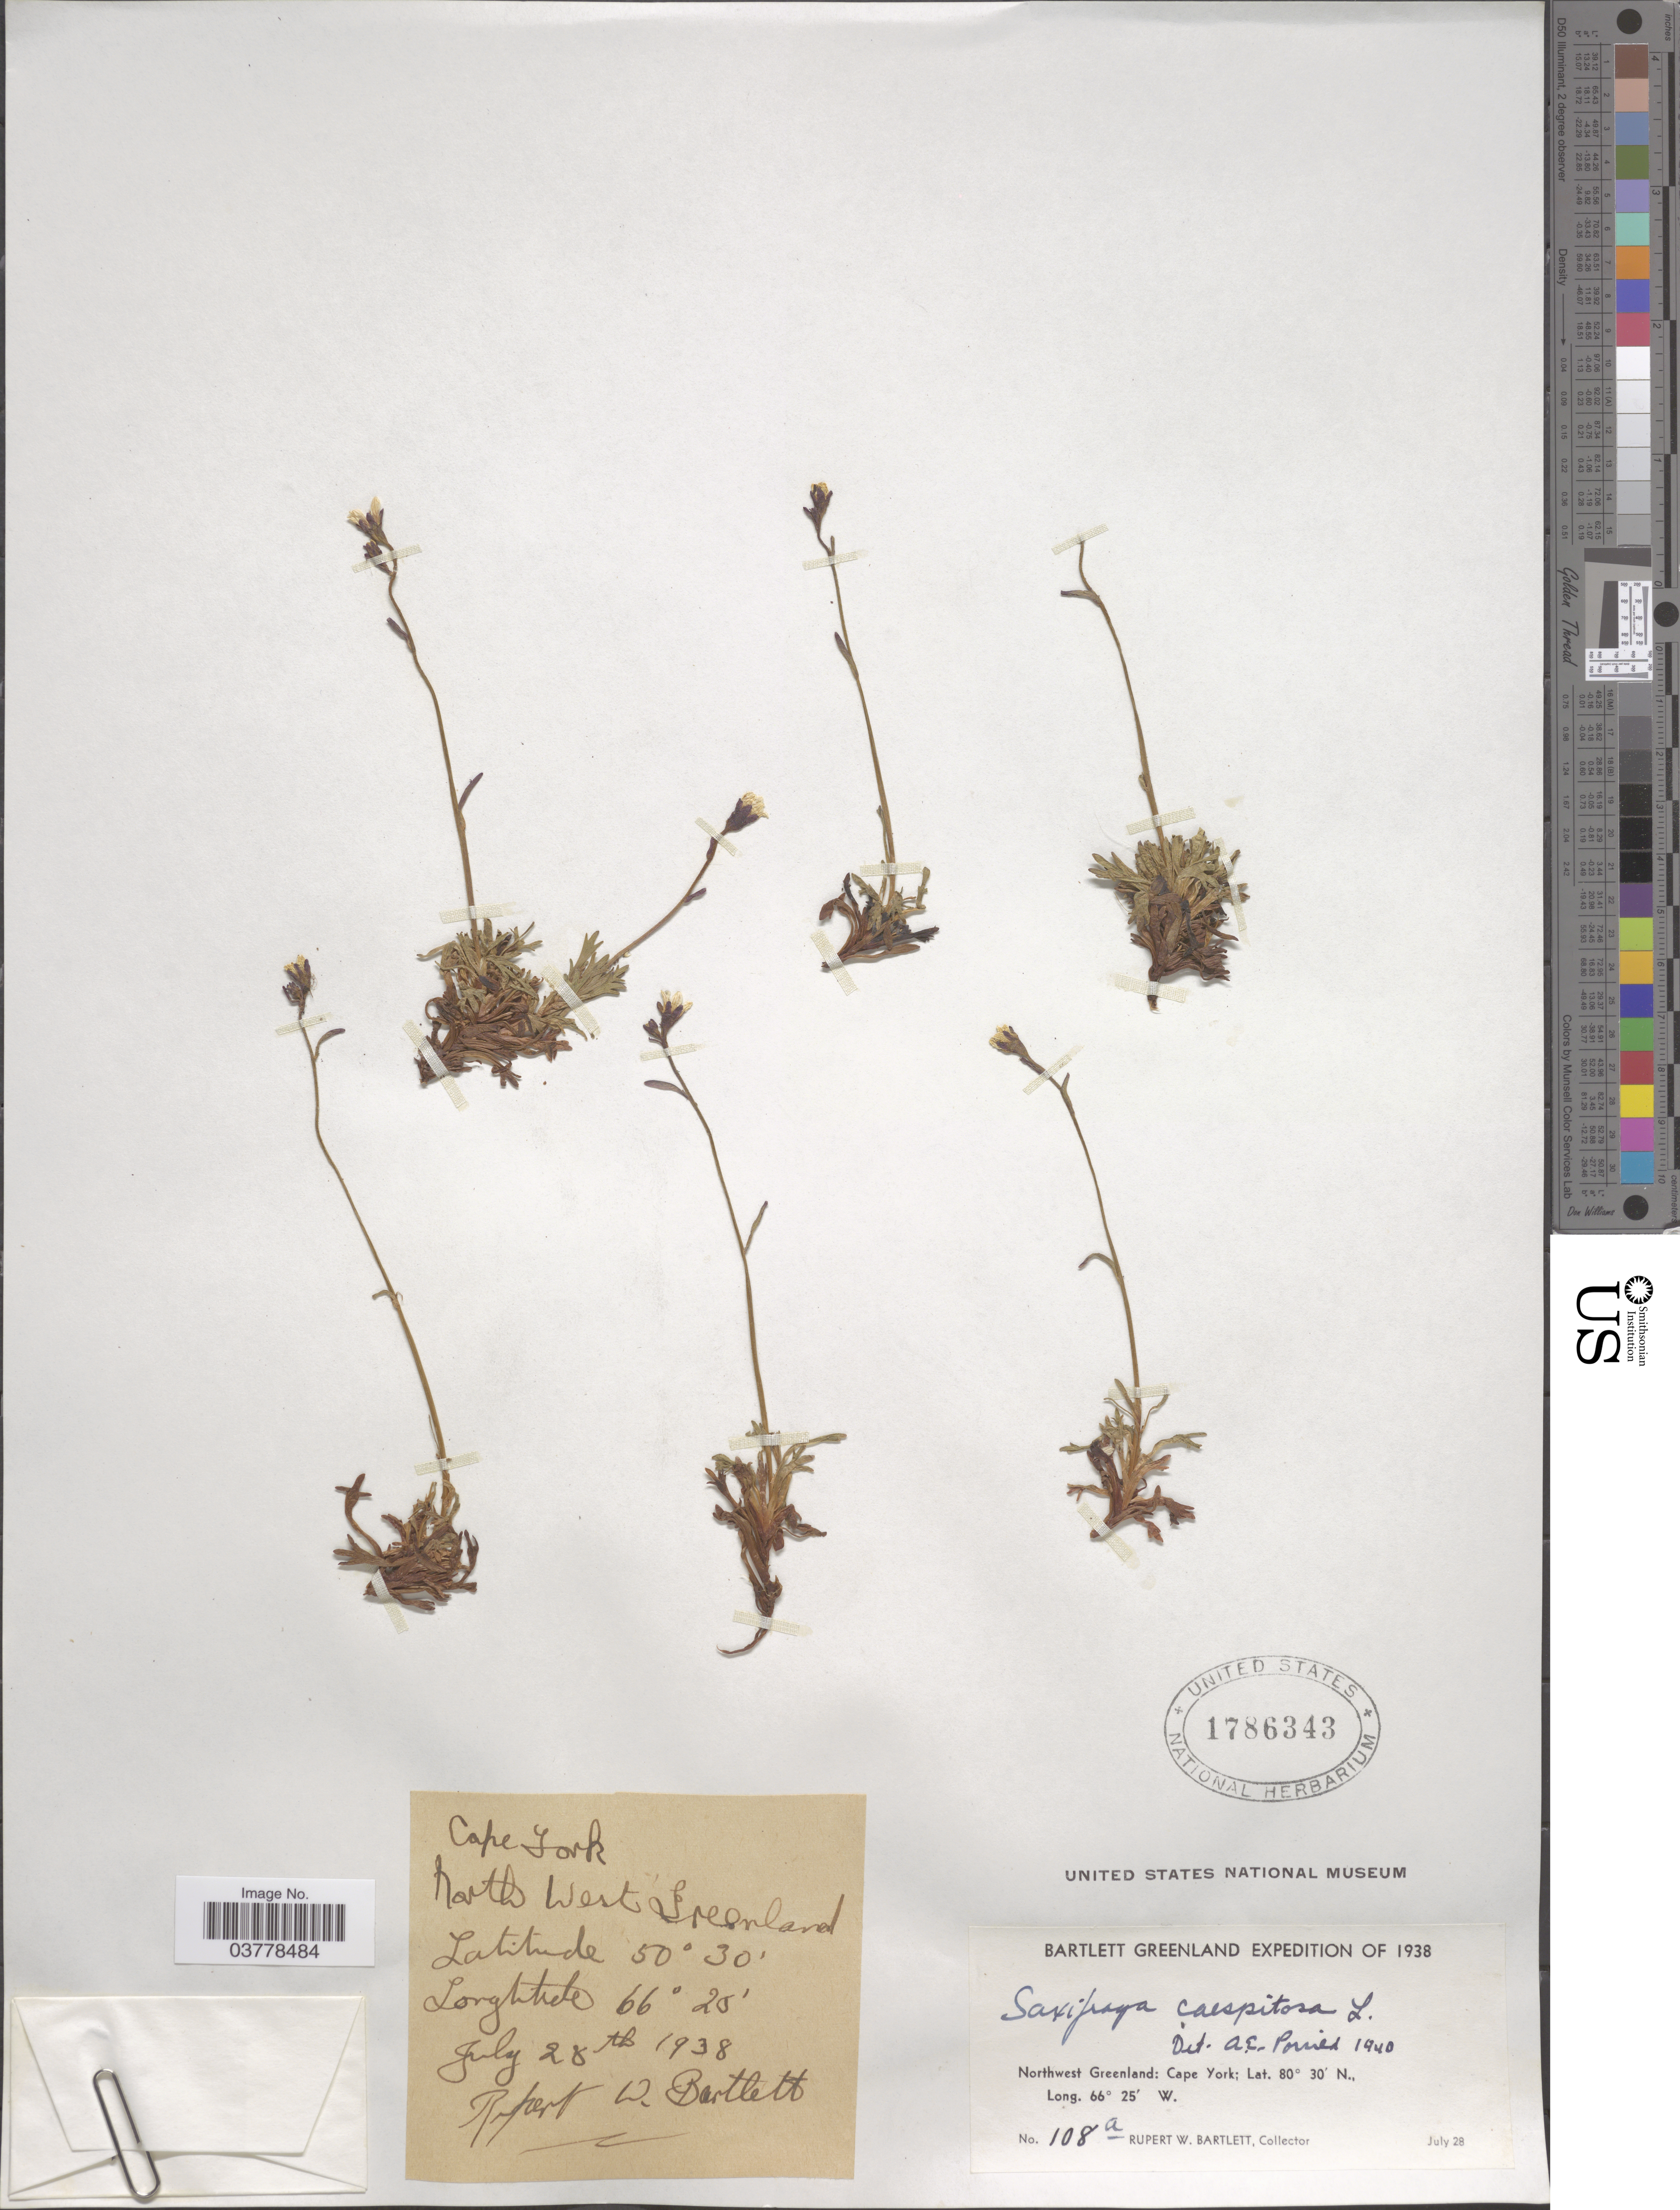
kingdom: Plantae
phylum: Tracheophyta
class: Magnoliopsida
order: Saxifragales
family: Saxifragaceae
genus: Saxifraga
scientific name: Saxifraga caespitosa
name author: L.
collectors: R. W. Bartlett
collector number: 108a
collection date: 1938-07-28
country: Greenland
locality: Northwest Greenland: Cape York.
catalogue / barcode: US 1786343